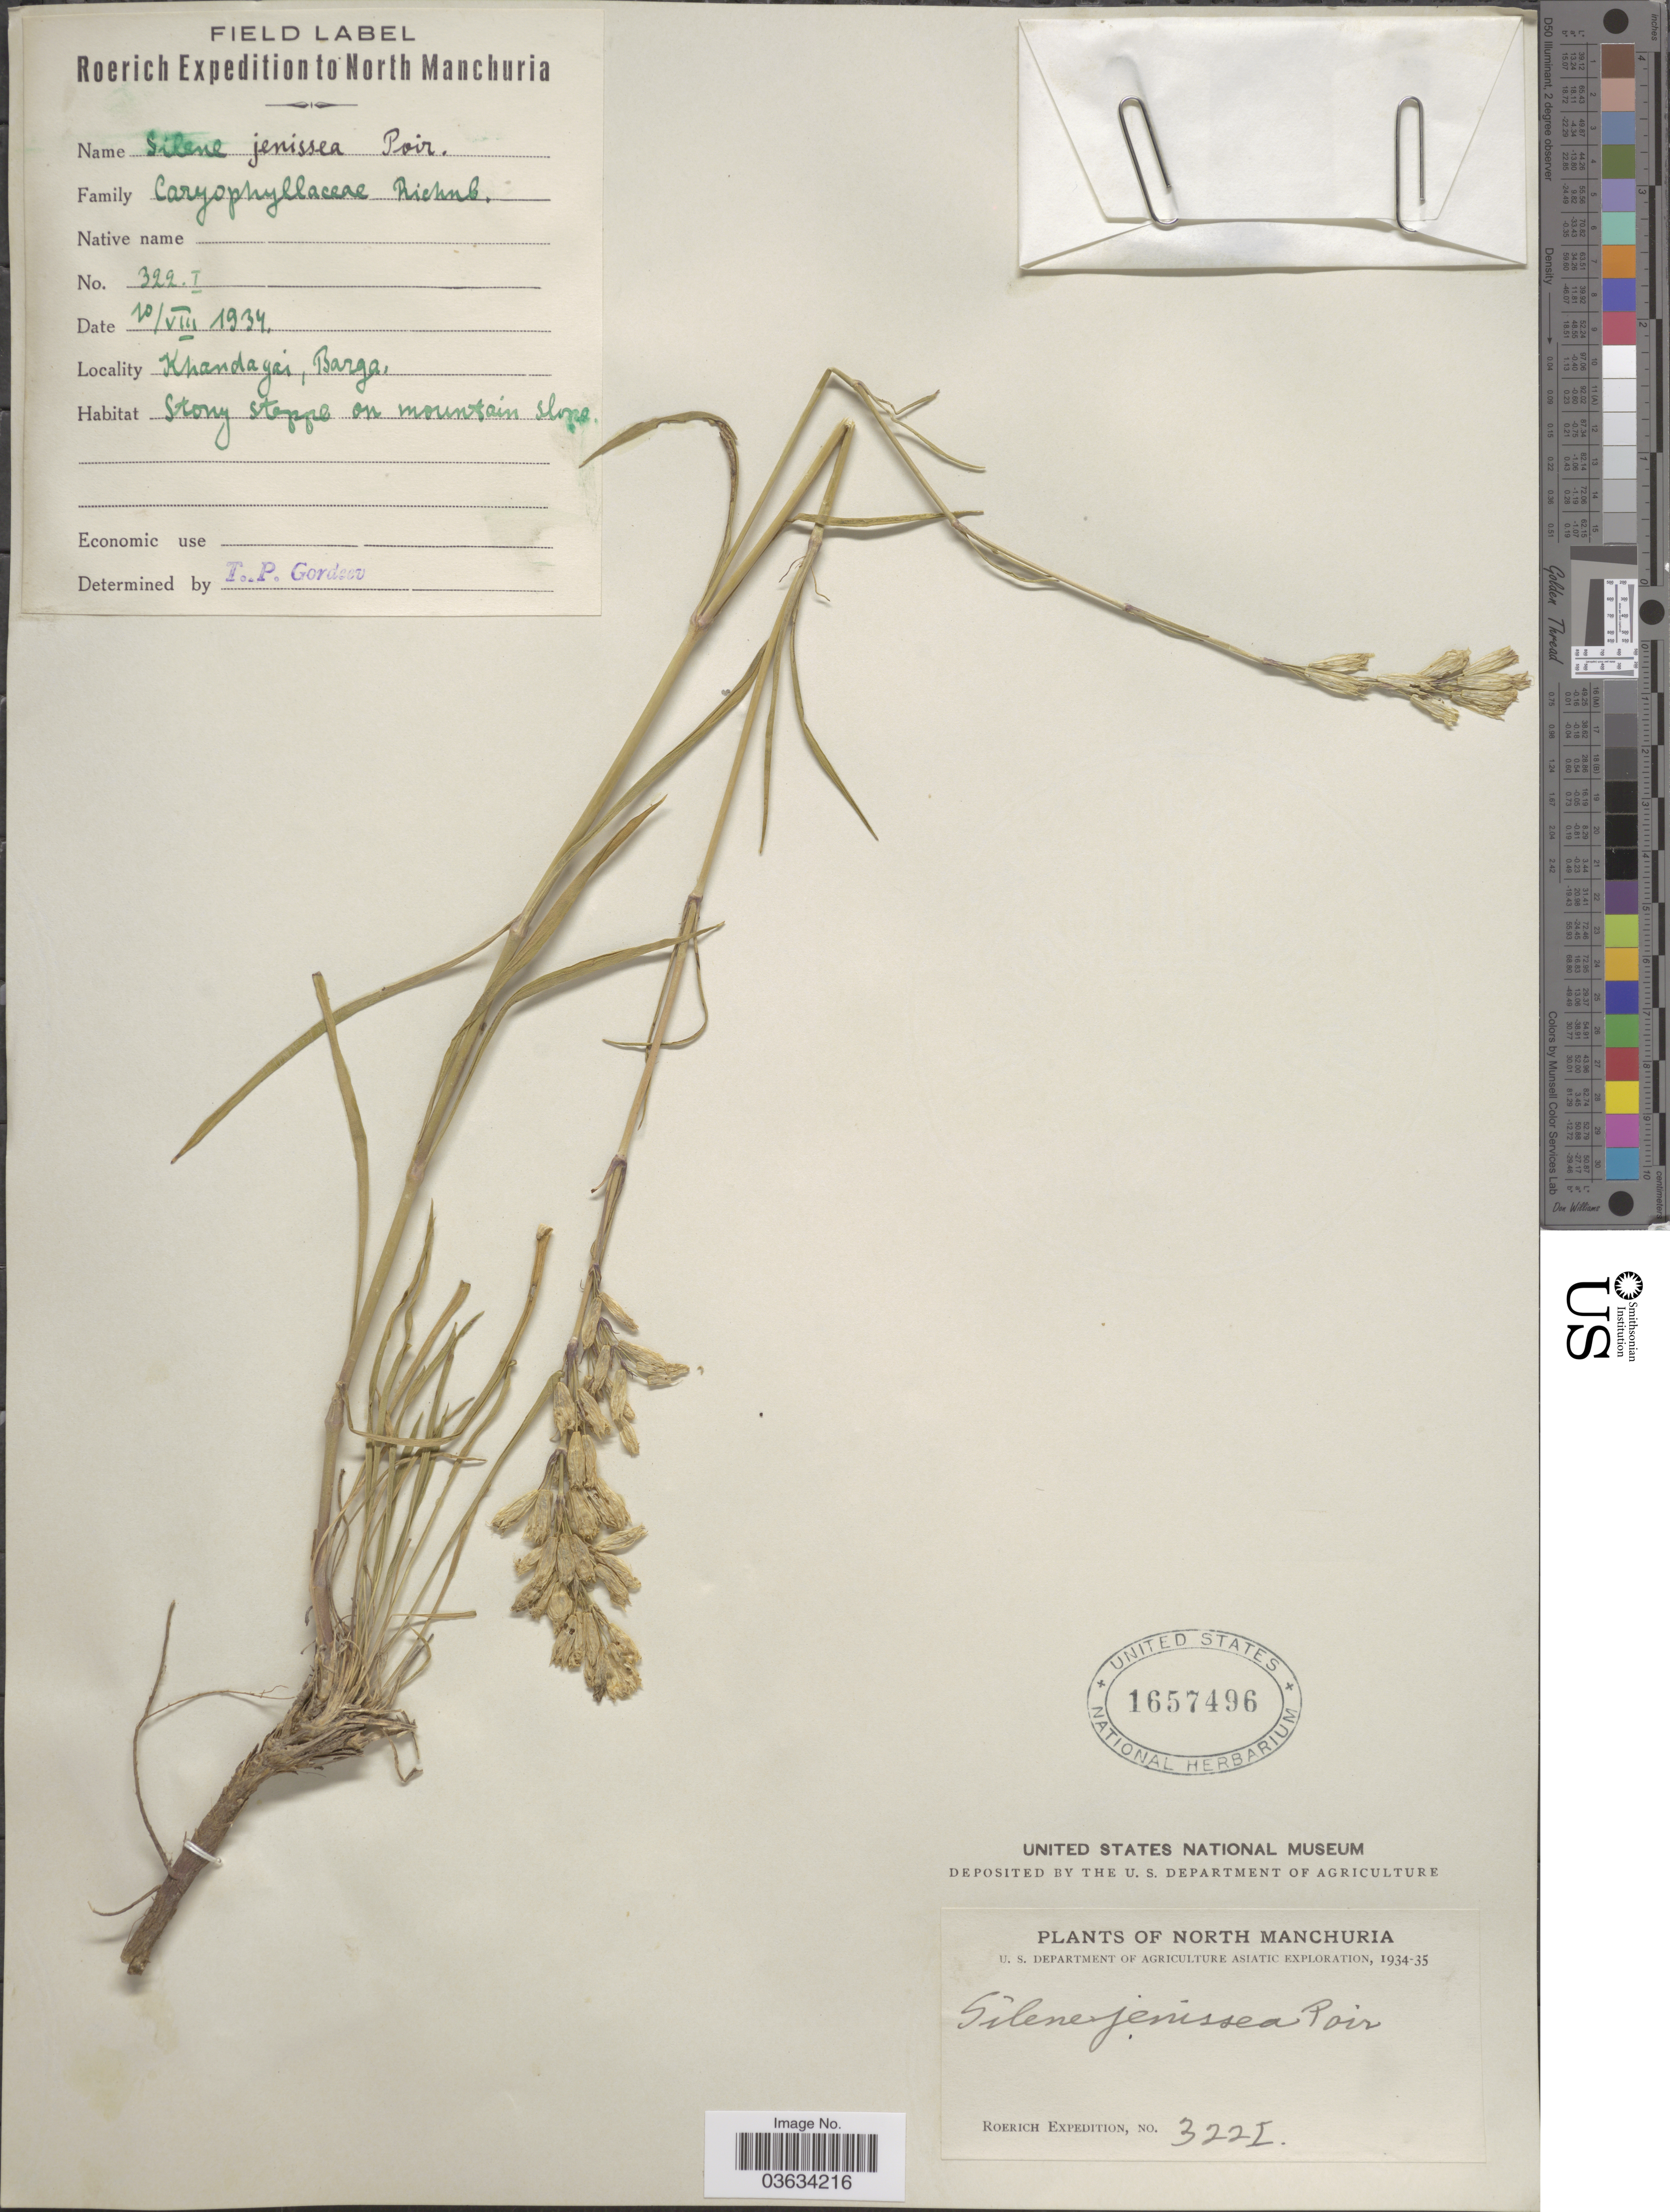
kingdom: Plantae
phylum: Tracheophyta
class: Magnoliopsida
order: Caryophyllales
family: Caryophyllaceae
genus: Silene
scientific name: Silene jenissea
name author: Poir.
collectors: Roerich Expedition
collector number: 322I.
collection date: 1934-08-10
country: China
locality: North Manchuria. Khandagai, Barga.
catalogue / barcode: US 1657496